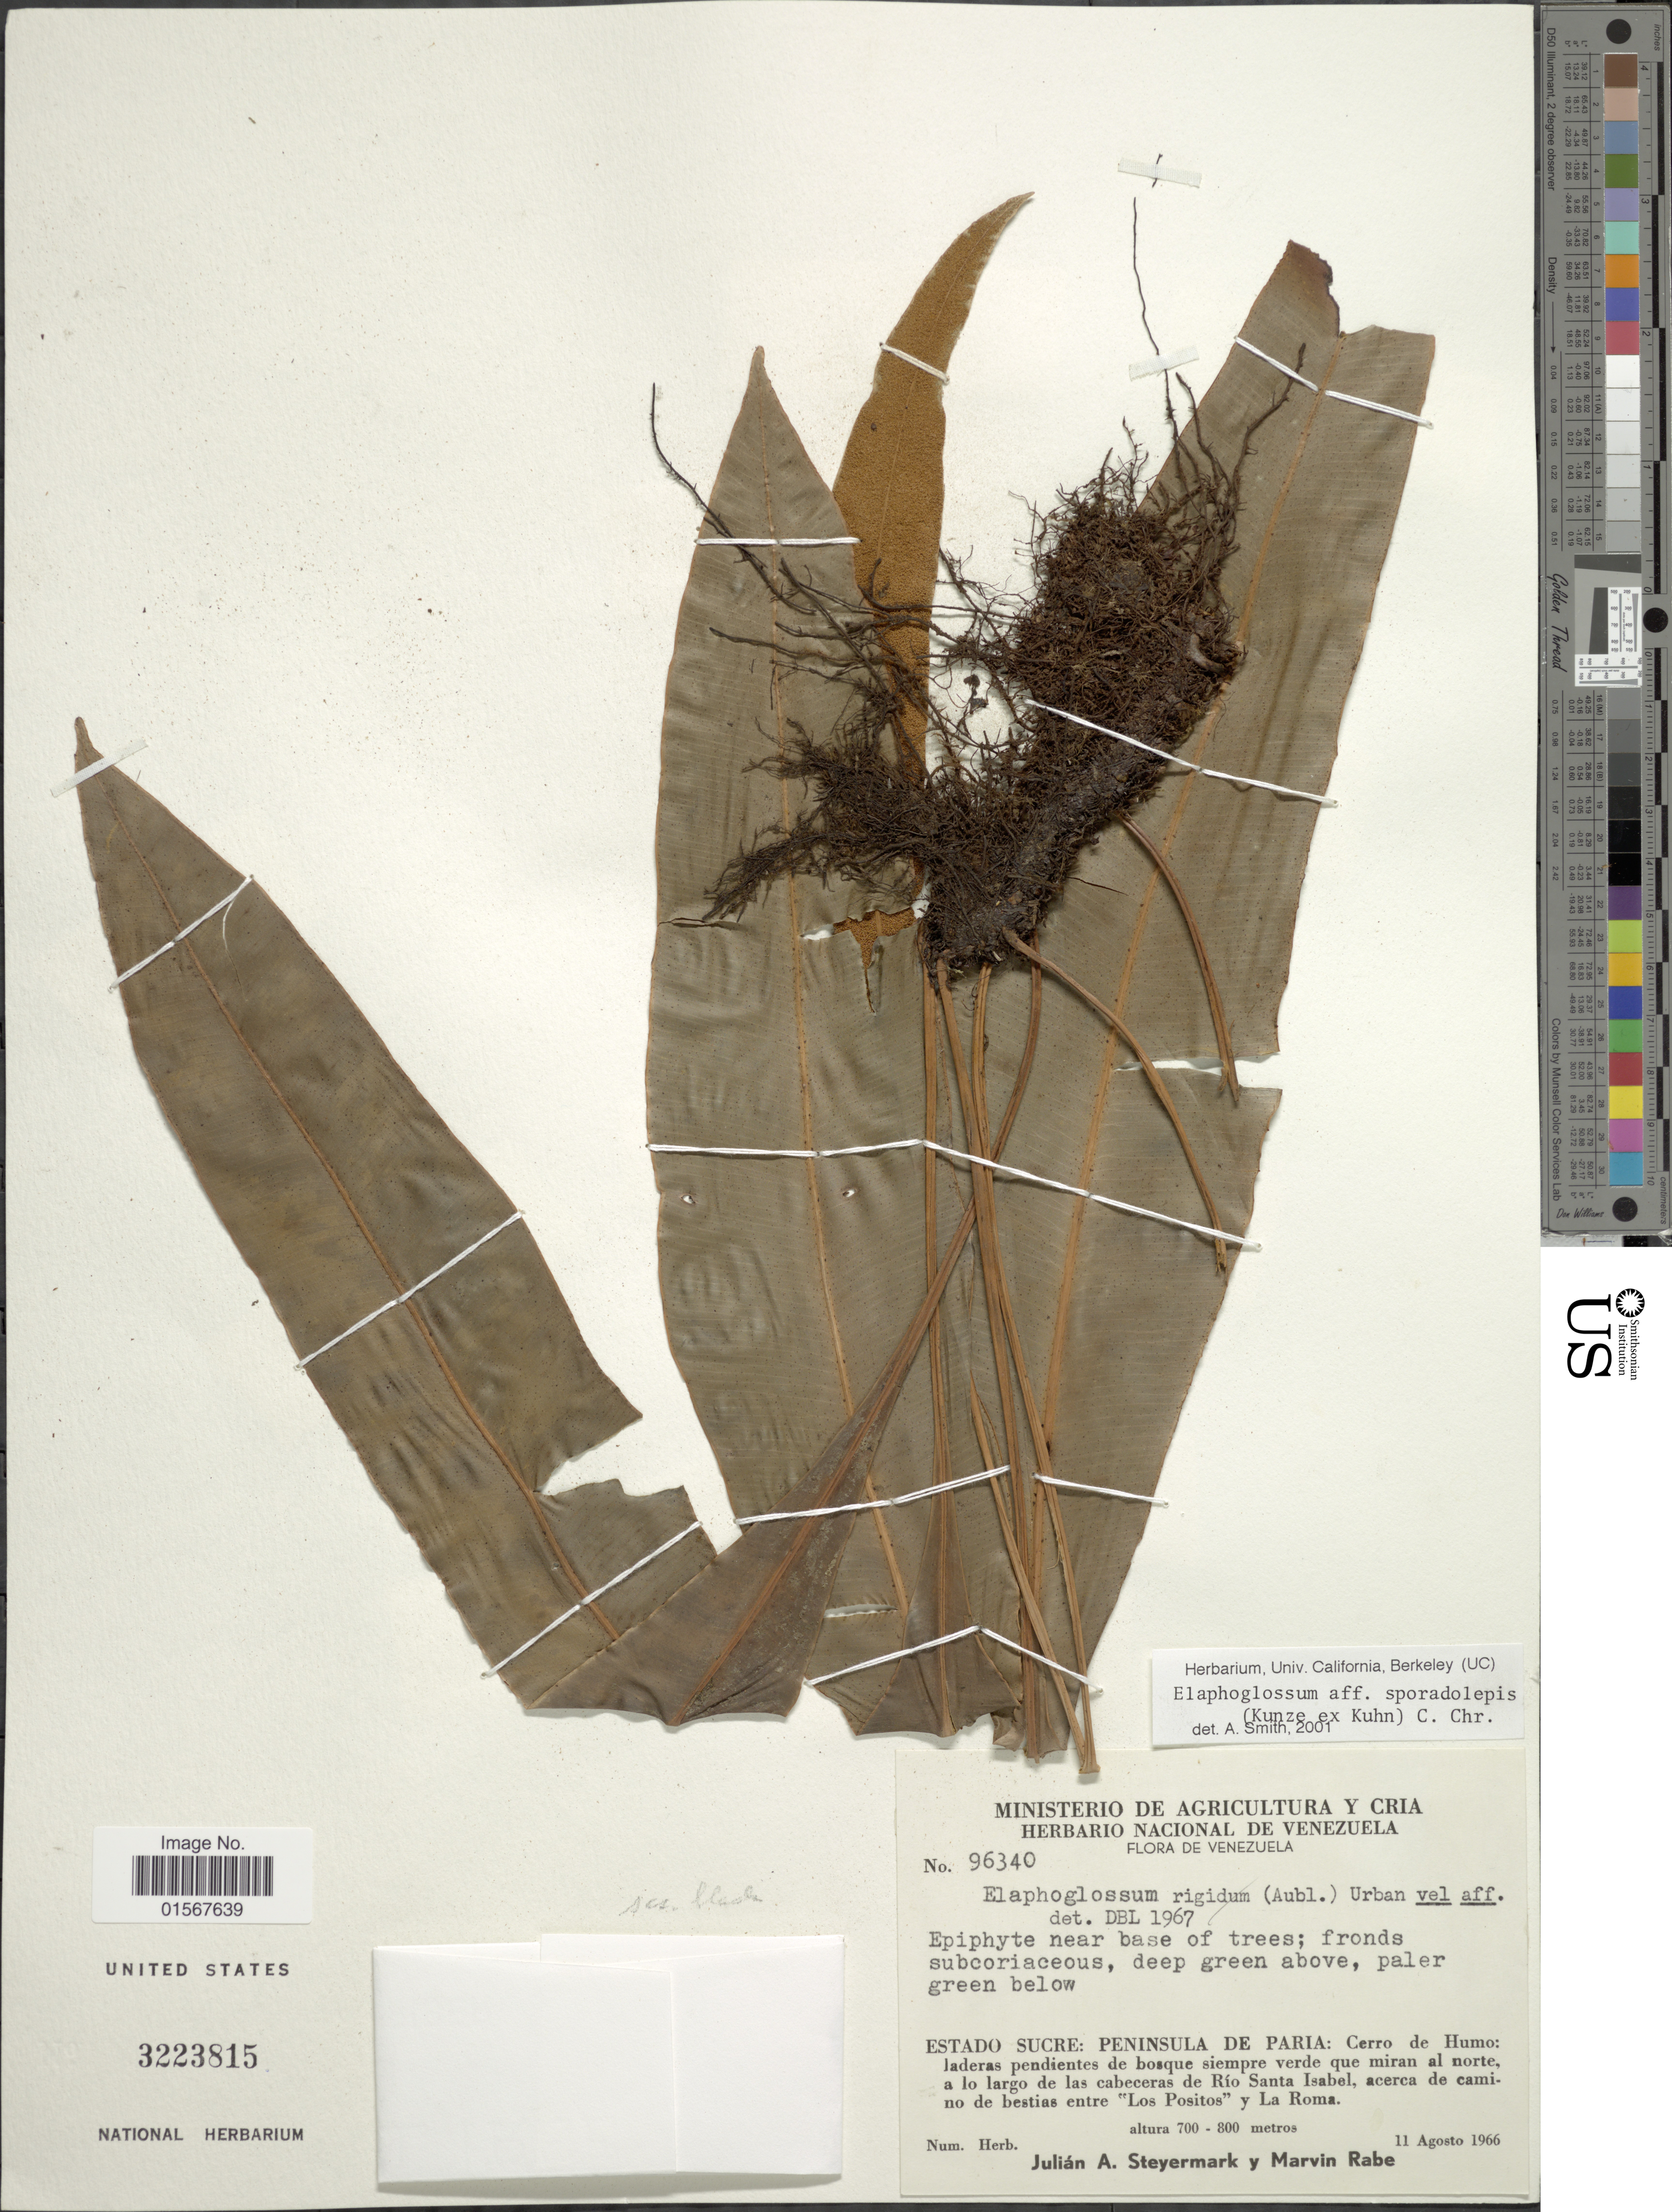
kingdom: Plantae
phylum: Tracheophyta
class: Polypodiopsida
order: Polypodiales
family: Dryopteridaceae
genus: Elaphoglossum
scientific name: Elaphoglossum sporadolepis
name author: (Kunze ex Kuhn) T. Moore ex C. Chr.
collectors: J. Steyermark & M. Rabe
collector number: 96340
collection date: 1966-08-11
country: Venezuela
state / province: Sucre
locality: Estado Sucre: Peninsula De Paria: Cerro de Humo: laderas pendientes de bosque siempre verde que miran al norte, a lo largo de las cabeceras de Rio Santa Isabel, acerca de camino de bestias entre "Los Positos" y La Roma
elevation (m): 700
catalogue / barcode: US 3223815